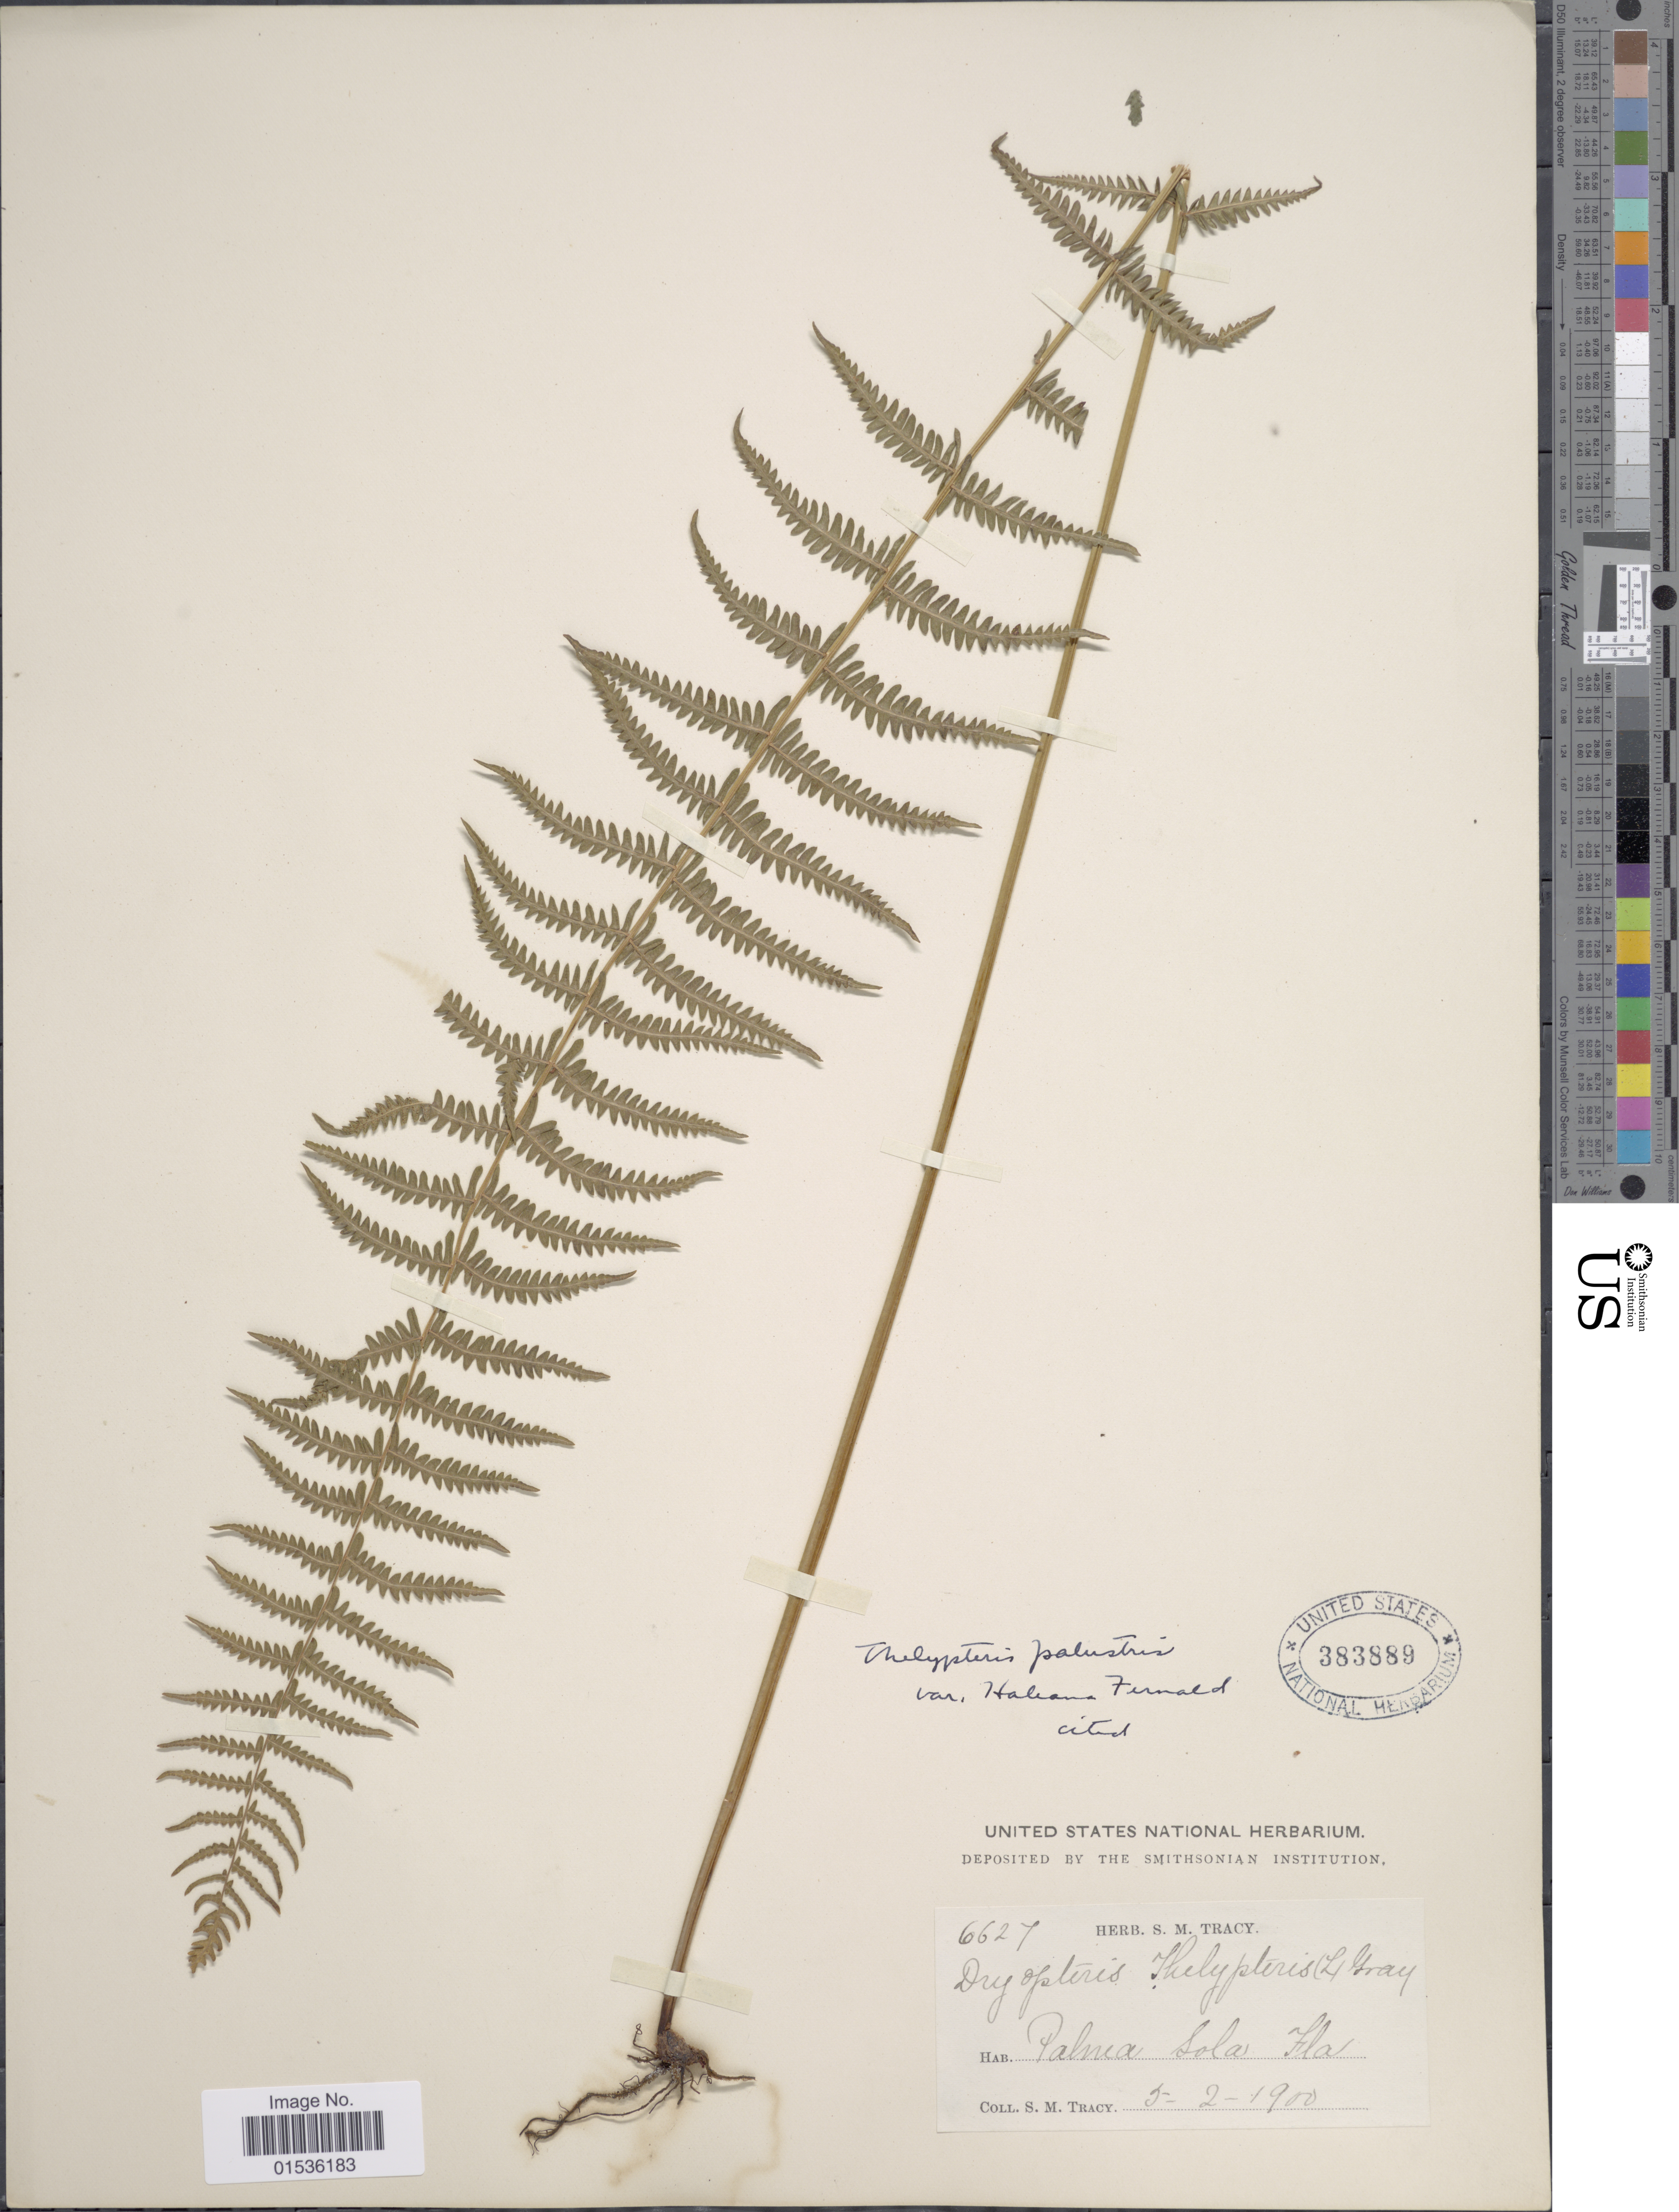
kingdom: Plantae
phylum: Tracheophyta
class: Polypodiopsida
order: Polypodiales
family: Thelypteridaceae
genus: Phegopteris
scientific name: Phegopteris connectilis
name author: (Michx.) Watt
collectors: S. M. Tracy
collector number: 6627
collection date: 1900-02-05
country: United States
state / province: Florida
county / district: Manatee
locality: Palma Sola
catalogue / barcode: US 383889